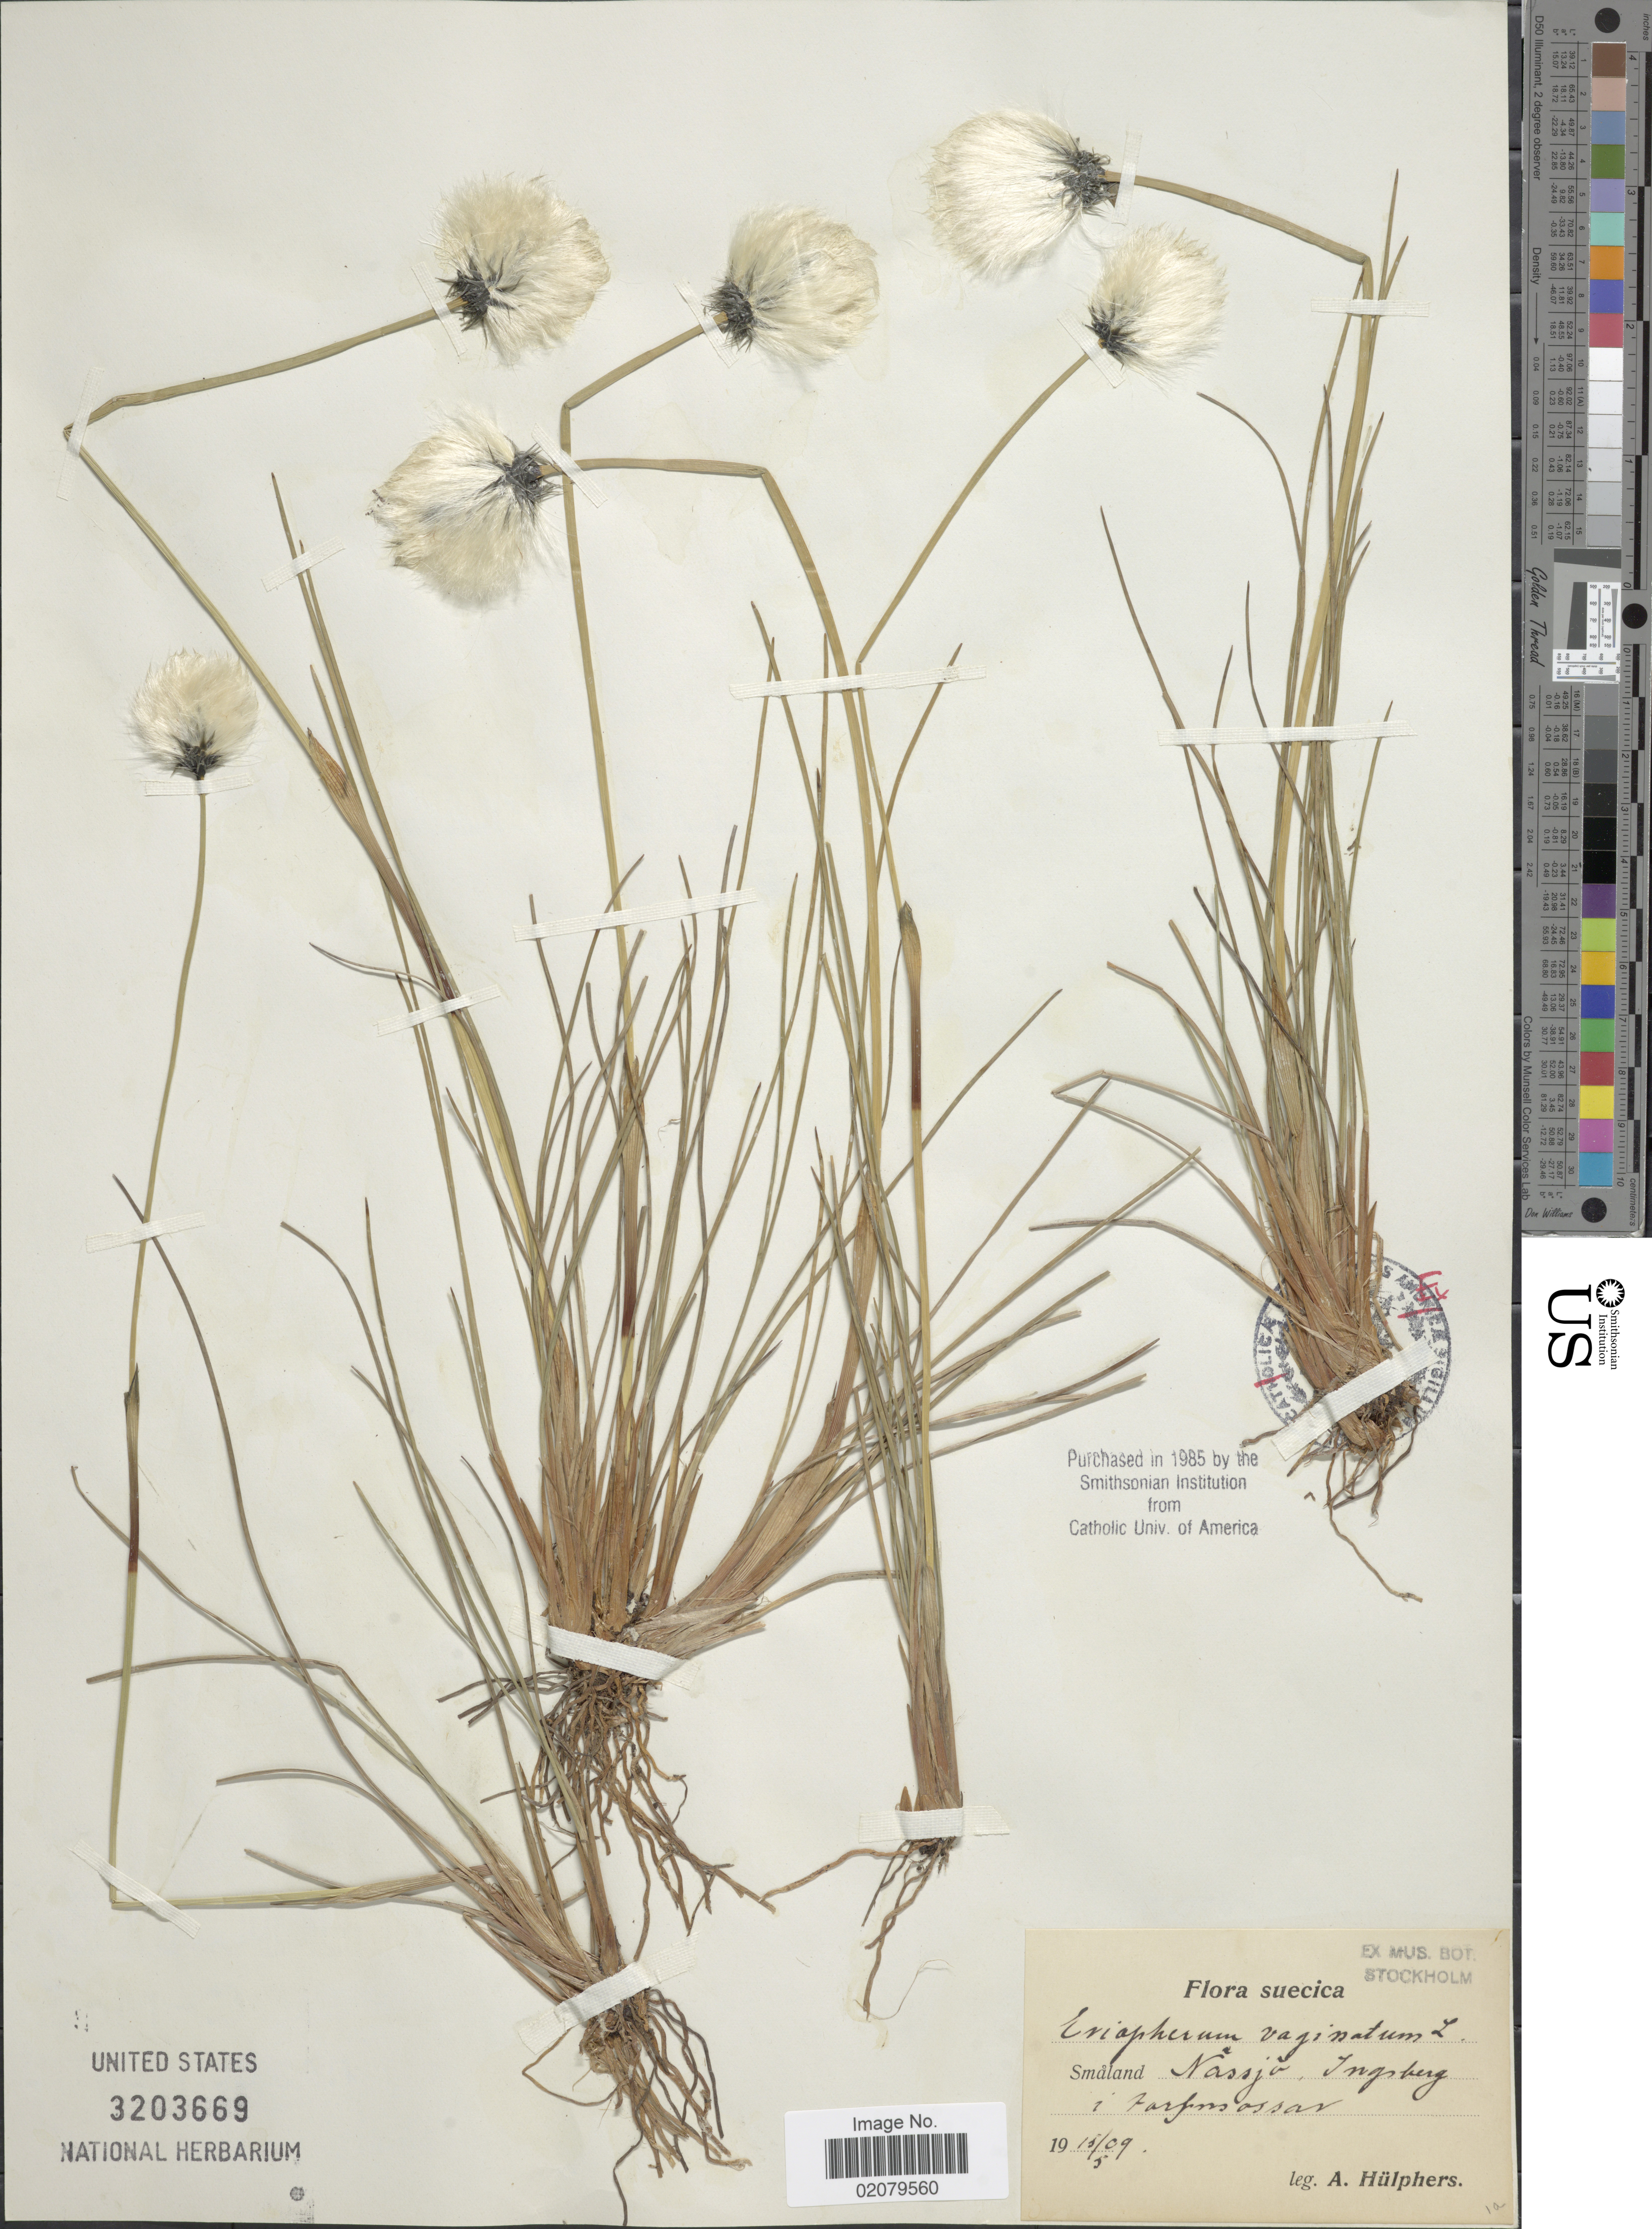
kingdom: Plantae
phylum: Tracheophyta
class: Liliopsida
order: Poales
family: Cyperaceae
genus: Eriophorum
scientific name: Eriophorum vaginatum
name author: L.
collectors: A. Hülphers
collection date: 1909-05-15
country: Sweden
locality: Smaland Nässjö, Ingsberg i farvno ossar [interpreted]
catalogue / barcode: US 3203669